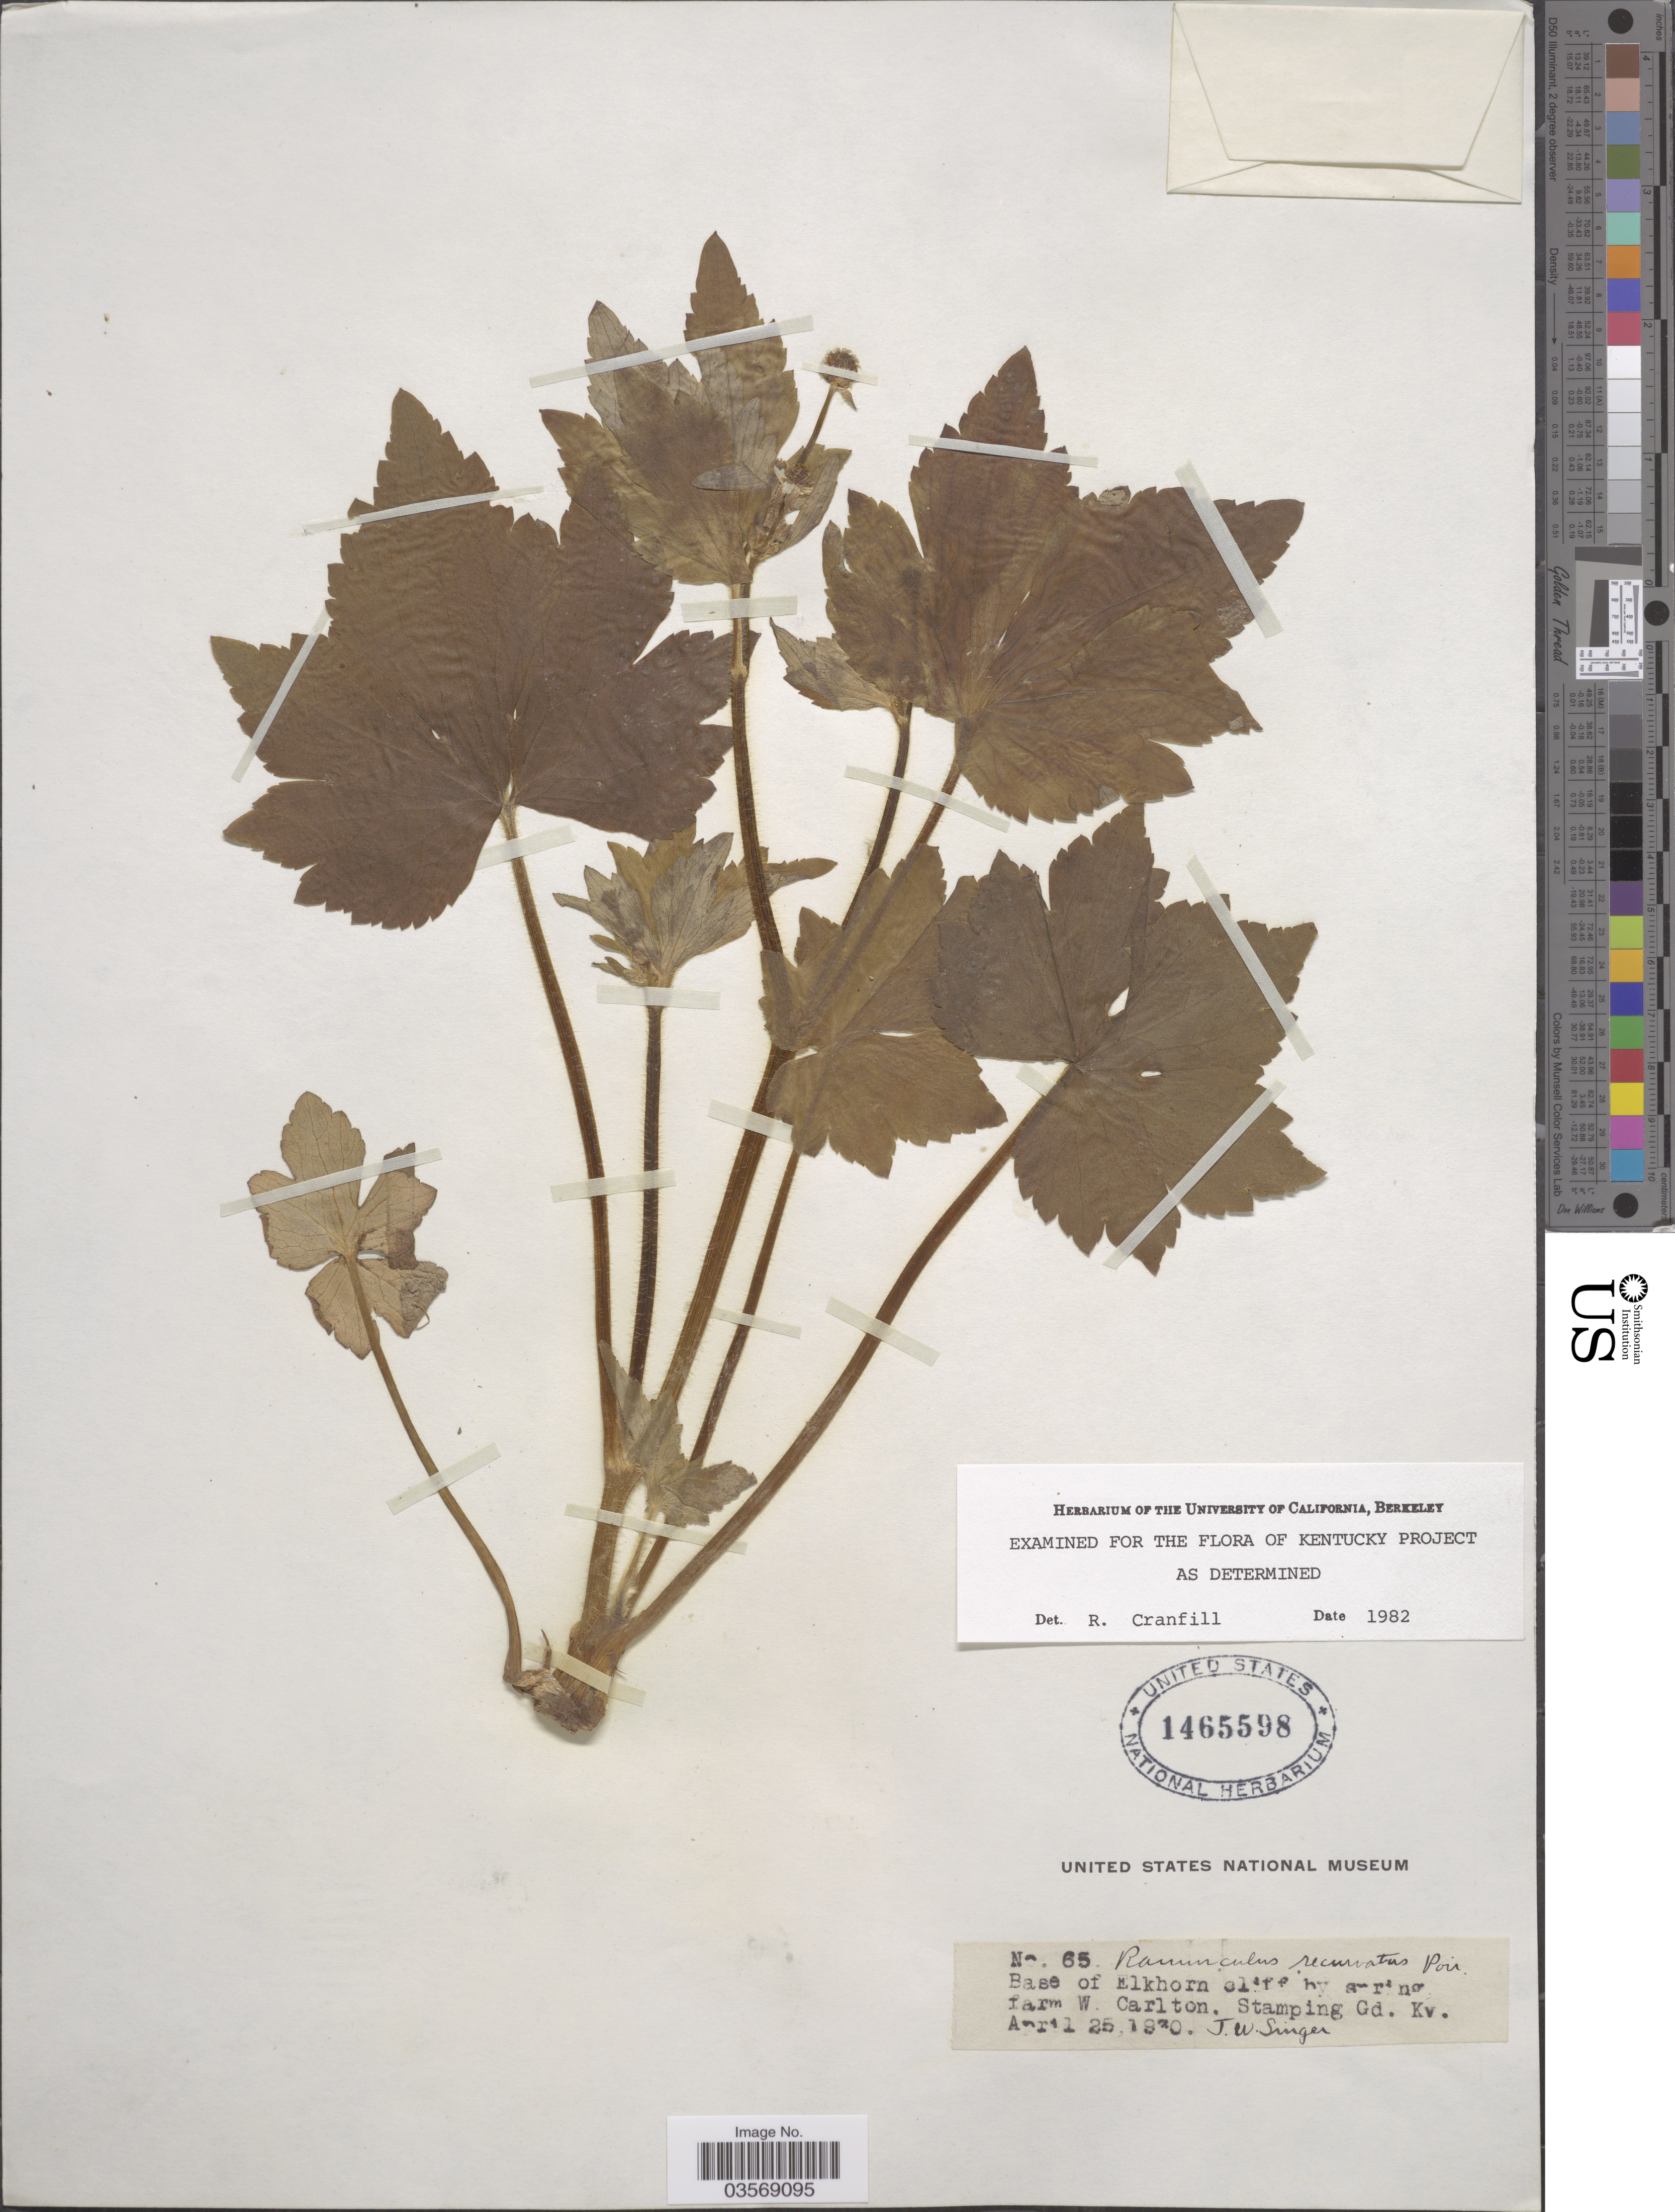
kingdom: Plantae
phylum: Tracheophyta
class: Magnoliopsida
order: Ranunculales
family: Ranunculaceae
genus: Ranunculus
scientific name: Ranunculus recurvatus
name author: Poir.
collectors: J. EW. Singer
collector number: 65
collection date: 1930-04-25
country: United States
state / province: Kentucky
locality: Base of Elkhorn cliff by spring farm W. Carlton. Stamping Gd.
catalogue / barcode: US 1465598